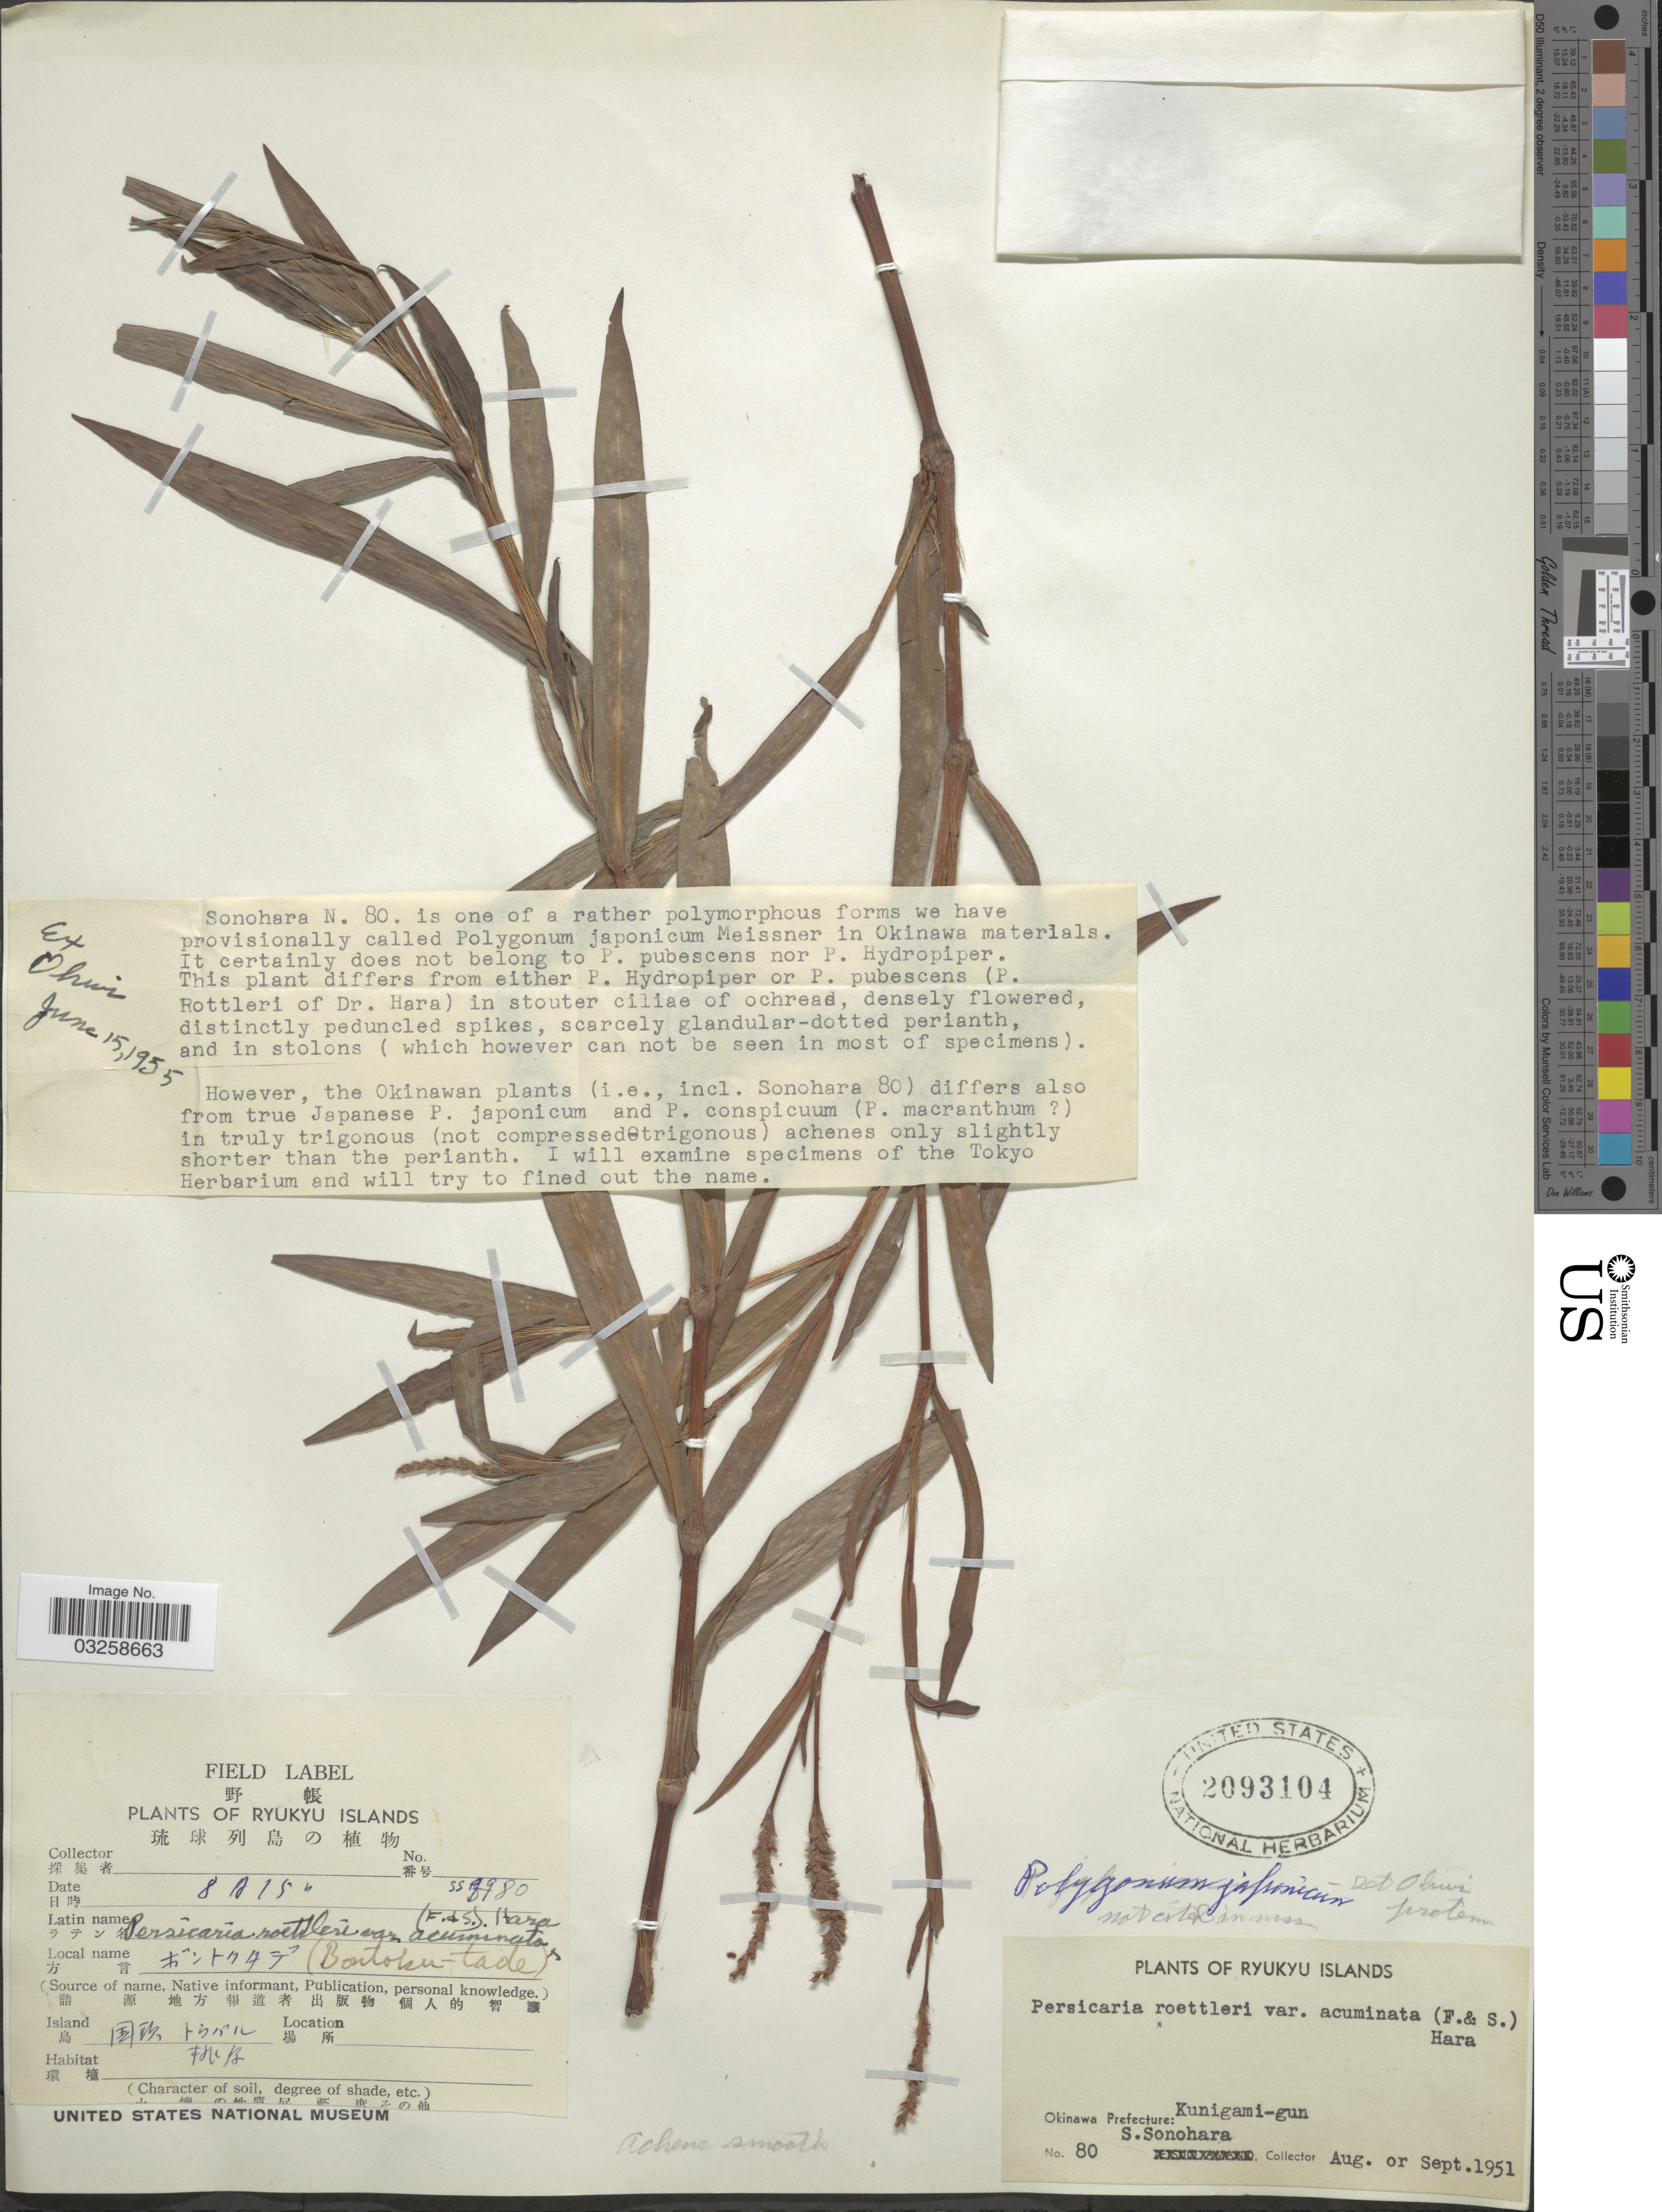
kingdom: Plantae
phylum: Tracheophyta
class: Magnoliopsida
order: Caryophyllales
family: Polygonaceae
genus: Polygonum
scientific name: Polygonum japonicum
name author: Meisn.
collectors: S. Sonohara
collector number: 80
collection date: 1951-08/1951-09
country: Japan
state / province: Okinawa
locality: Ryukyu Islands. Okinawa Prefecture: Kunigami-gun.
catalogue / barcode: US 2093104